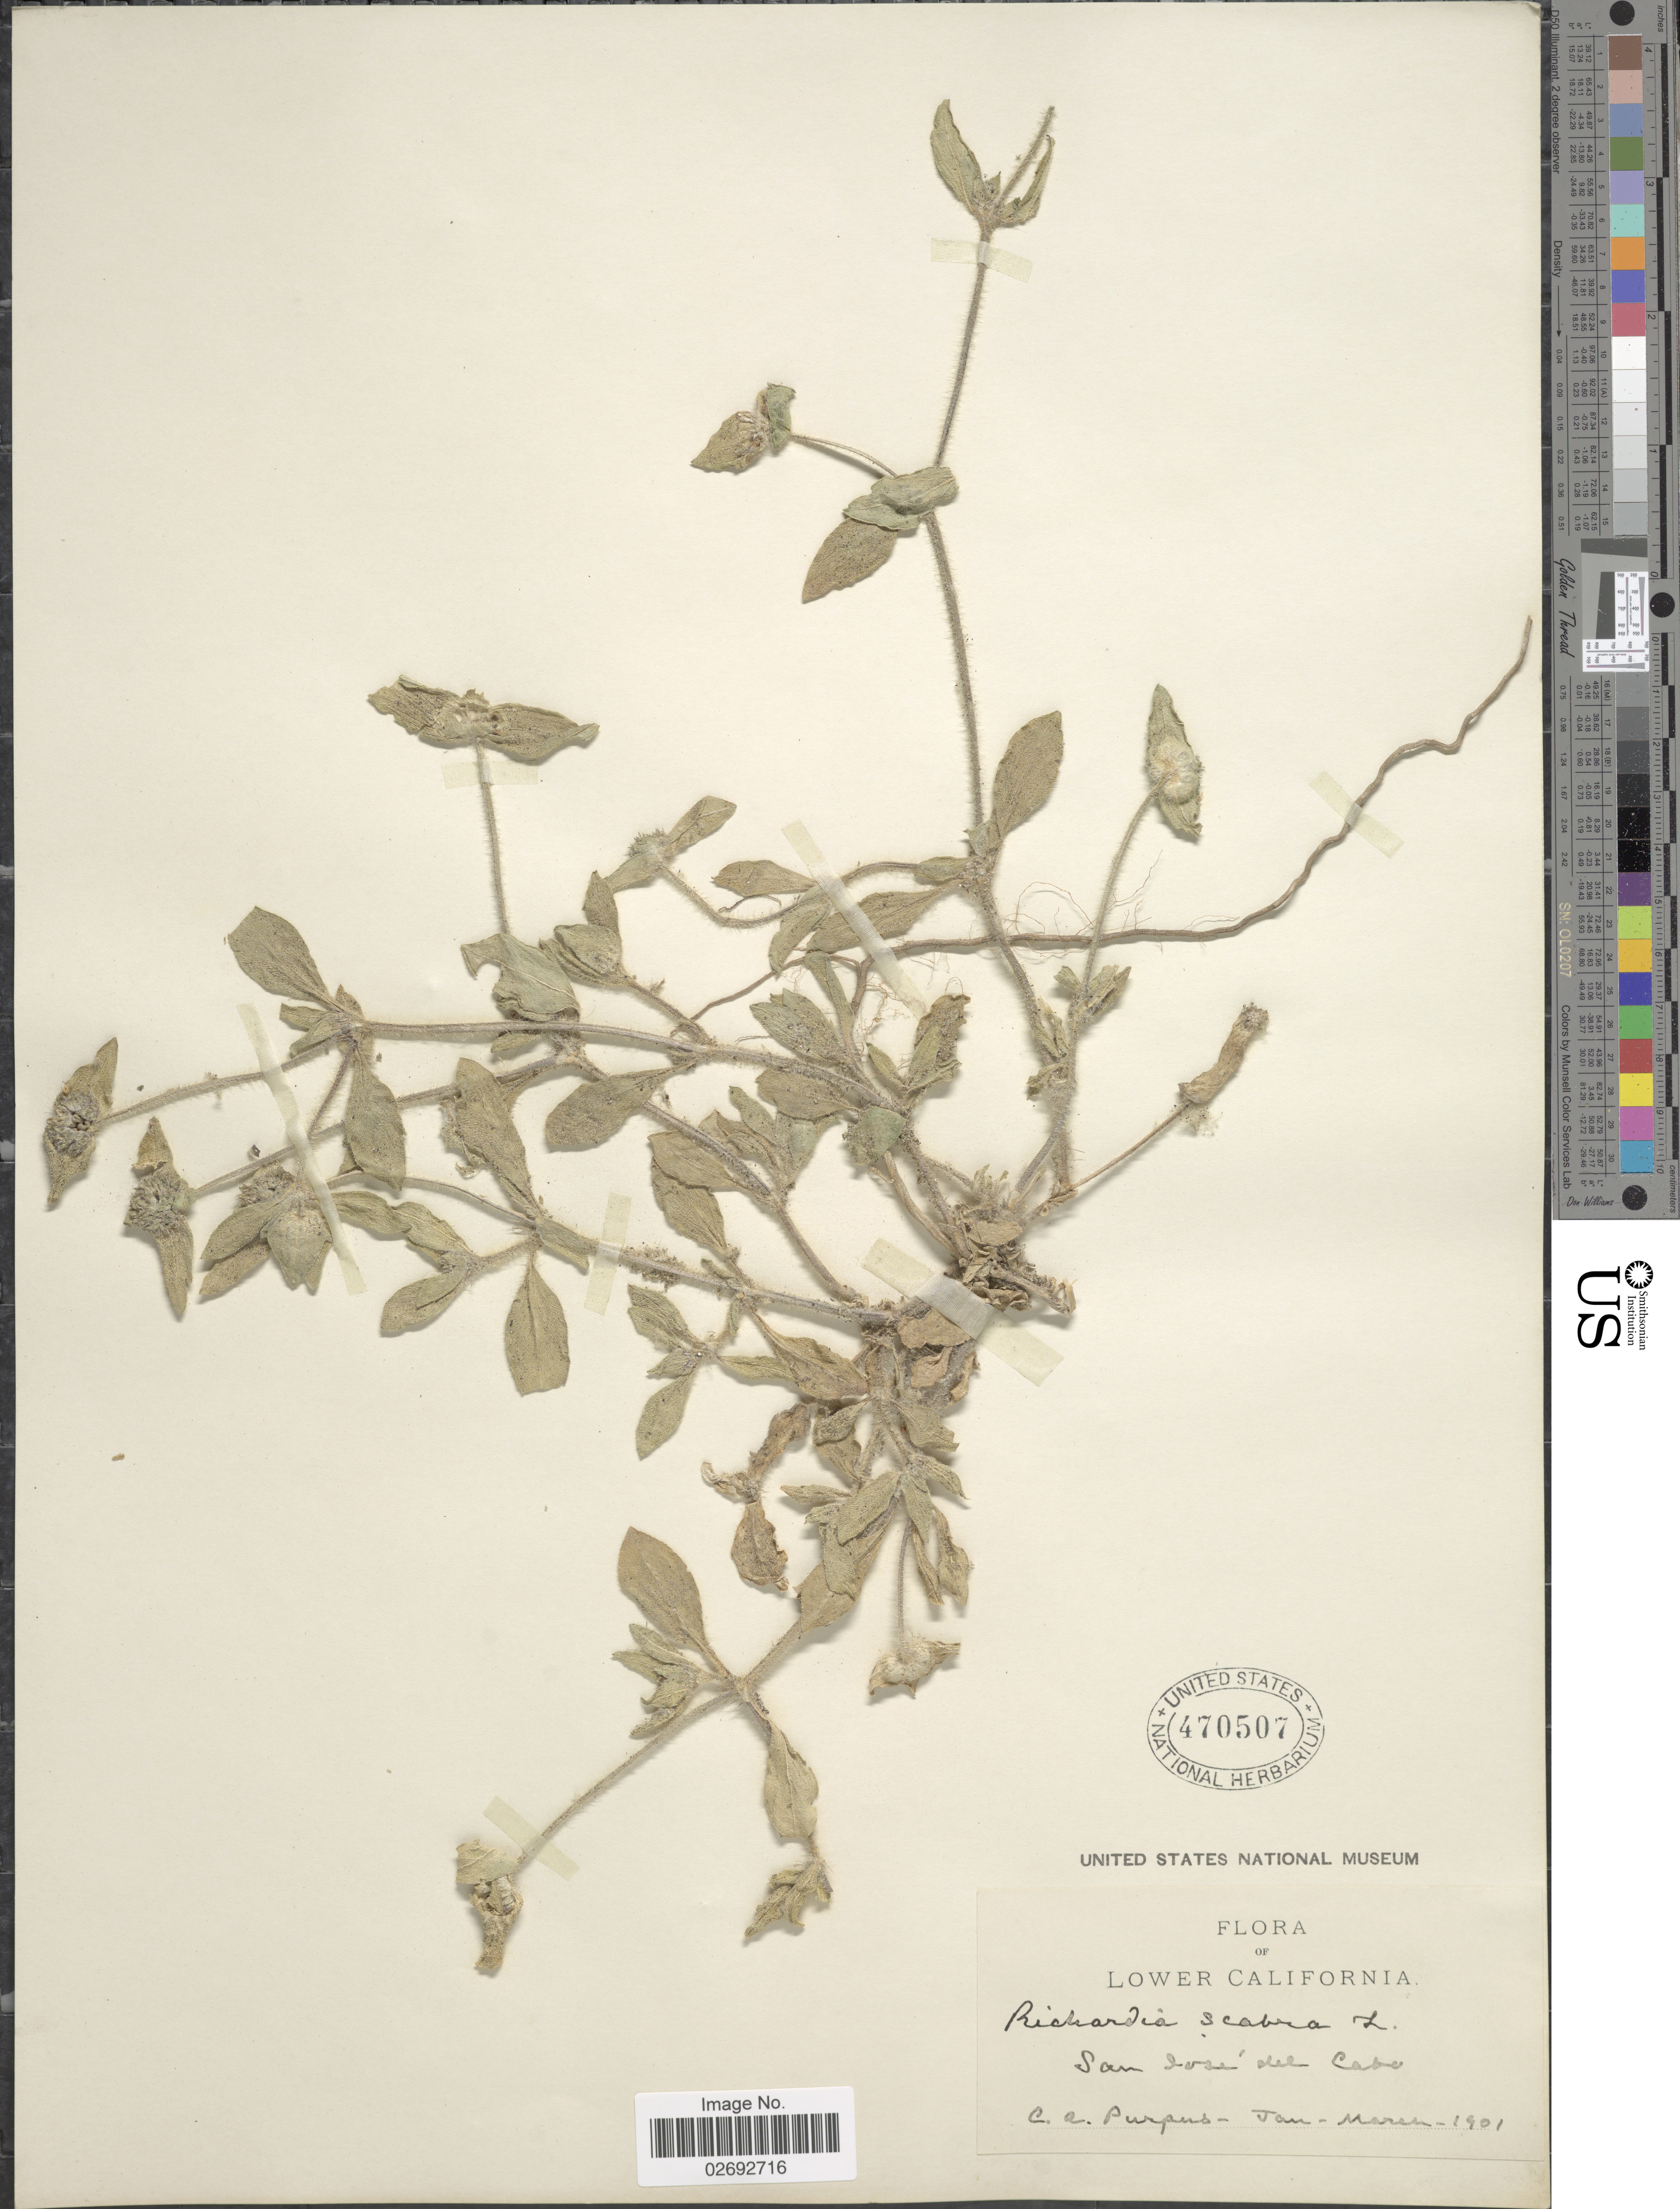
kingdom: Plantae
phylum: Tracheophyta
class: Magnoliopsida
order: Gentianales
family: Rubiaceae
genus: Richardia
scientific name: Richardia scabra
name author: L.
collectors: C. A. Purpus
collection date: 1901-01/1901-03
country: Mexico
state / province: Baja California Sur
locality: Lower California, San Jose del Cabo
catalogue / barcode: US 470507